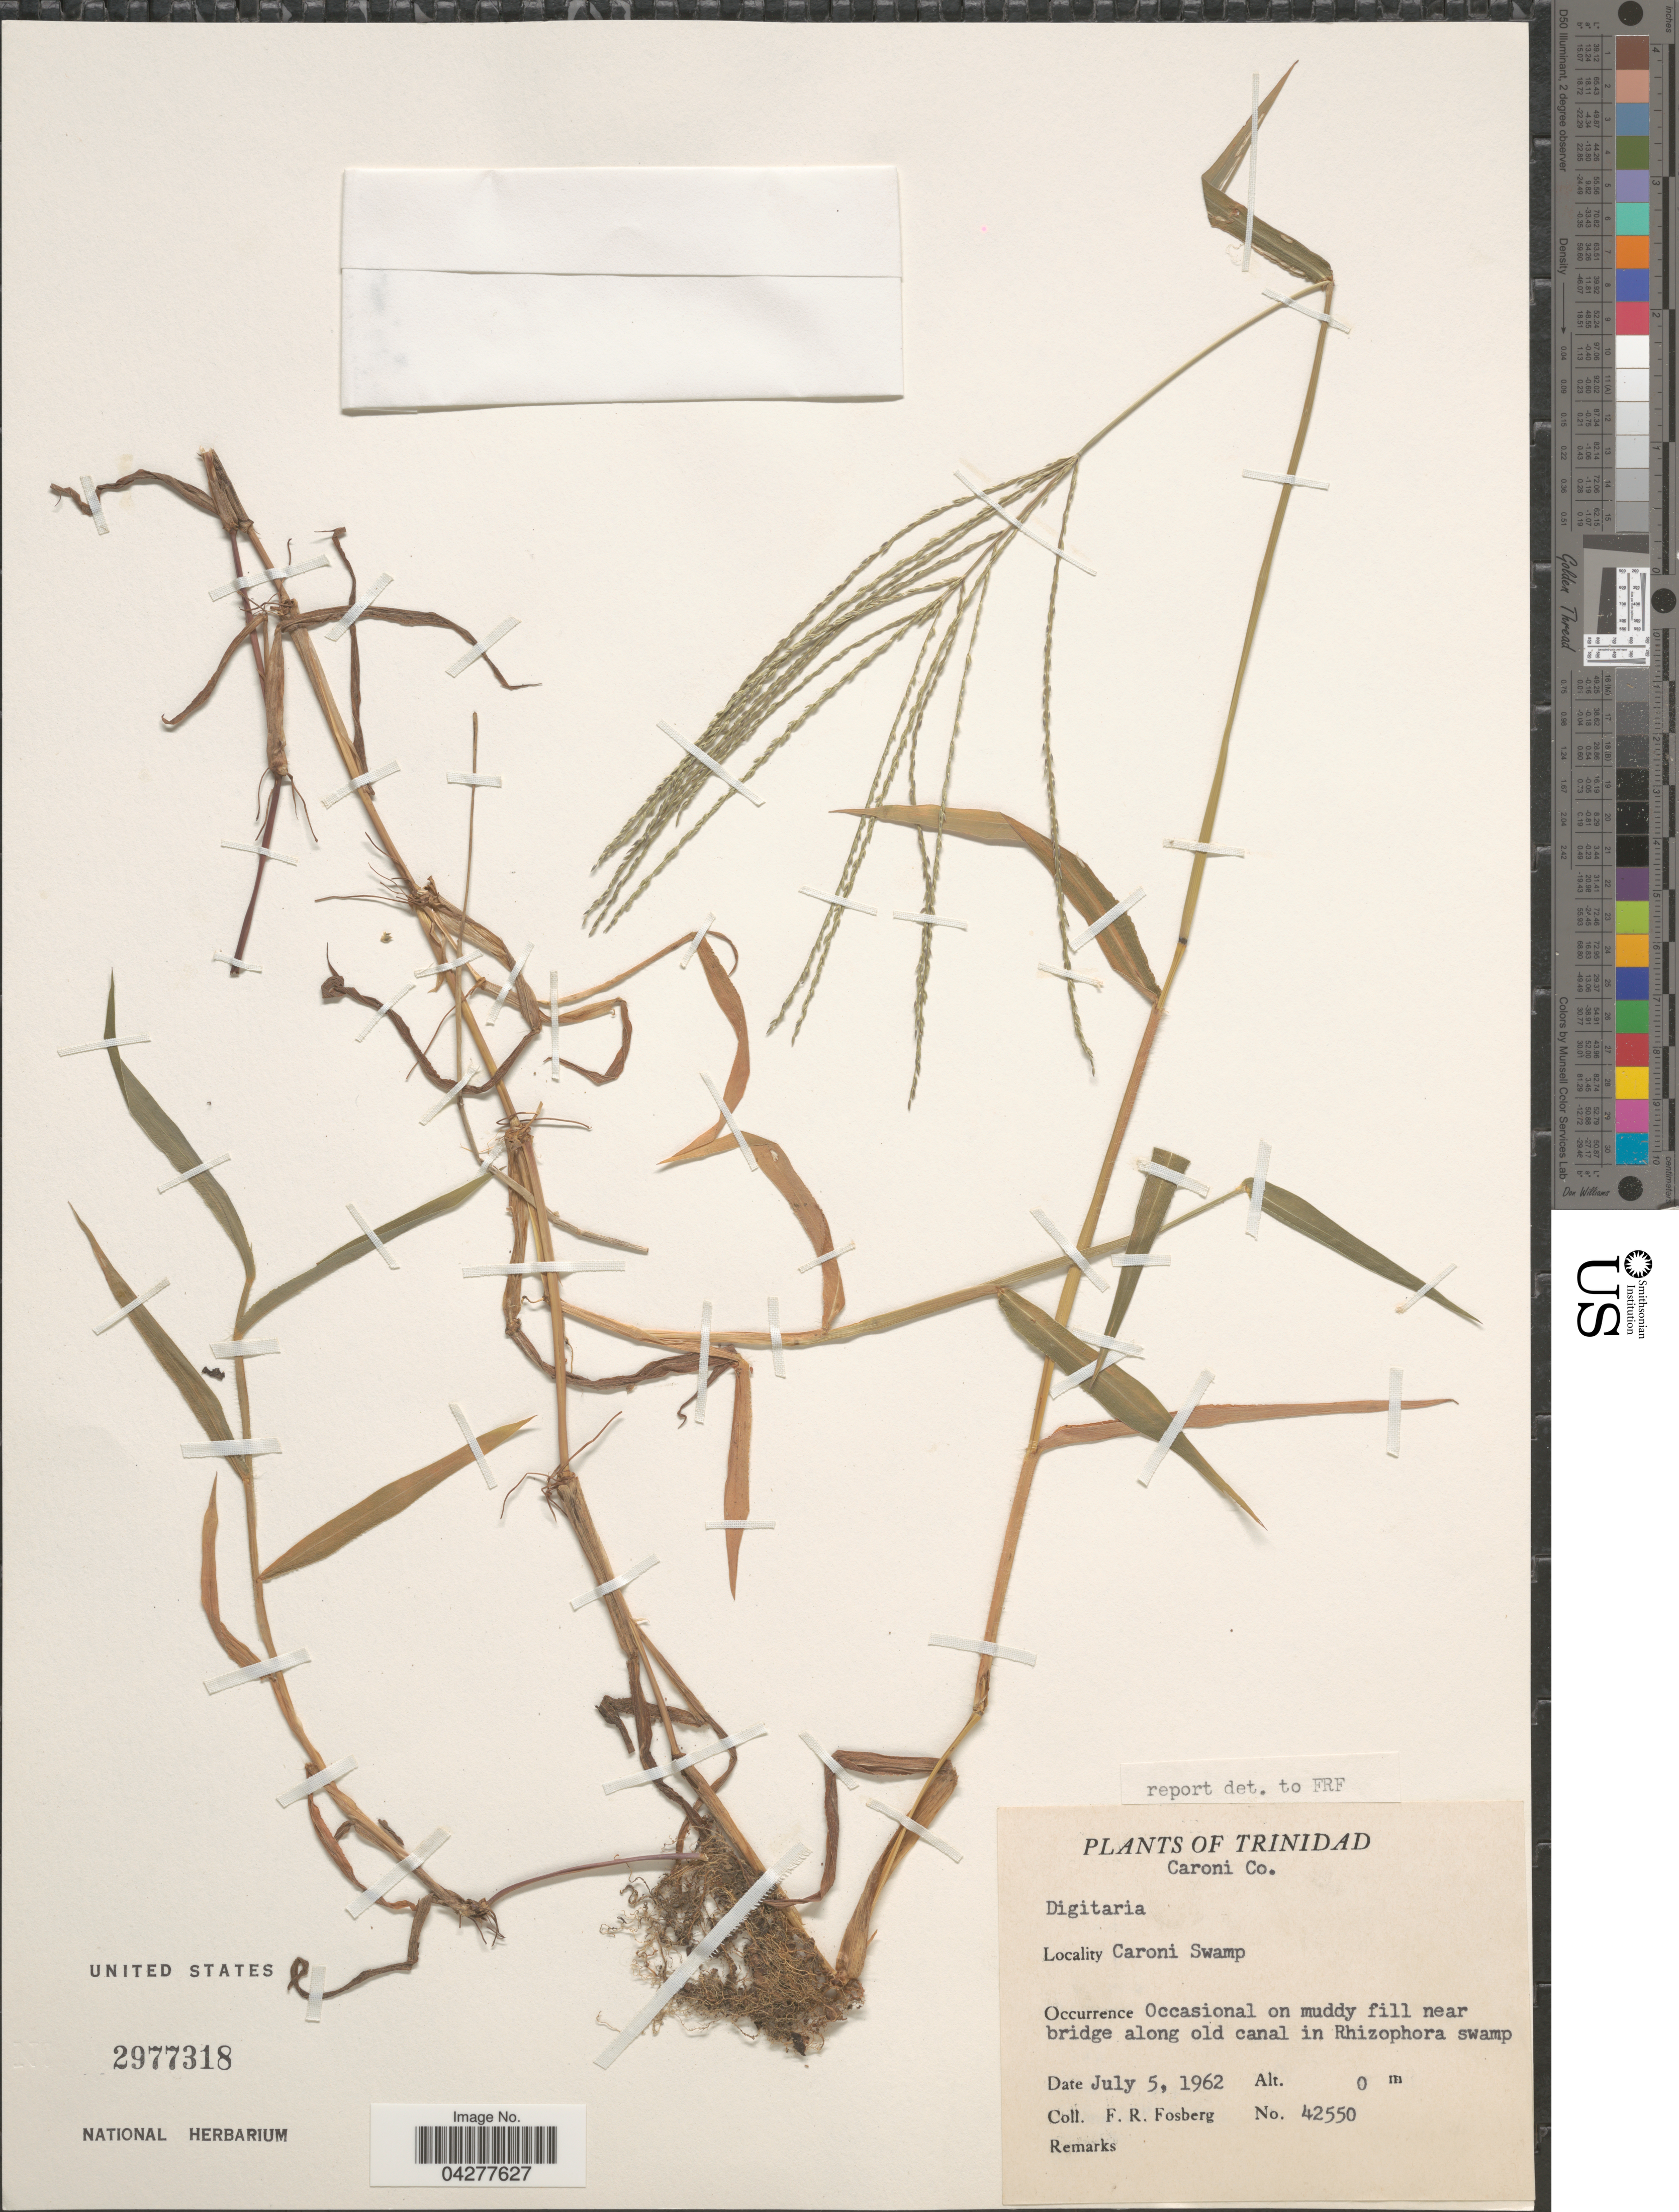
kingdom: Plantae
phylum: Tracheophyta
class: Liliopsida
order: Poales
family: Poaceae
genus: Digitaria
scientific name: Digitaria sp.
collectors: F. R. Fosberg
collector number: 42550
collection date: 1962-07-05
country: Trinidad and Tobago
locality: Trinidad. Caroni Co. Caroni Swamp. Occasional on muddy fill near bridge along old canal in Rhizophora swamp.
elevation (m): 0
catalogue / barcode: US 2977318